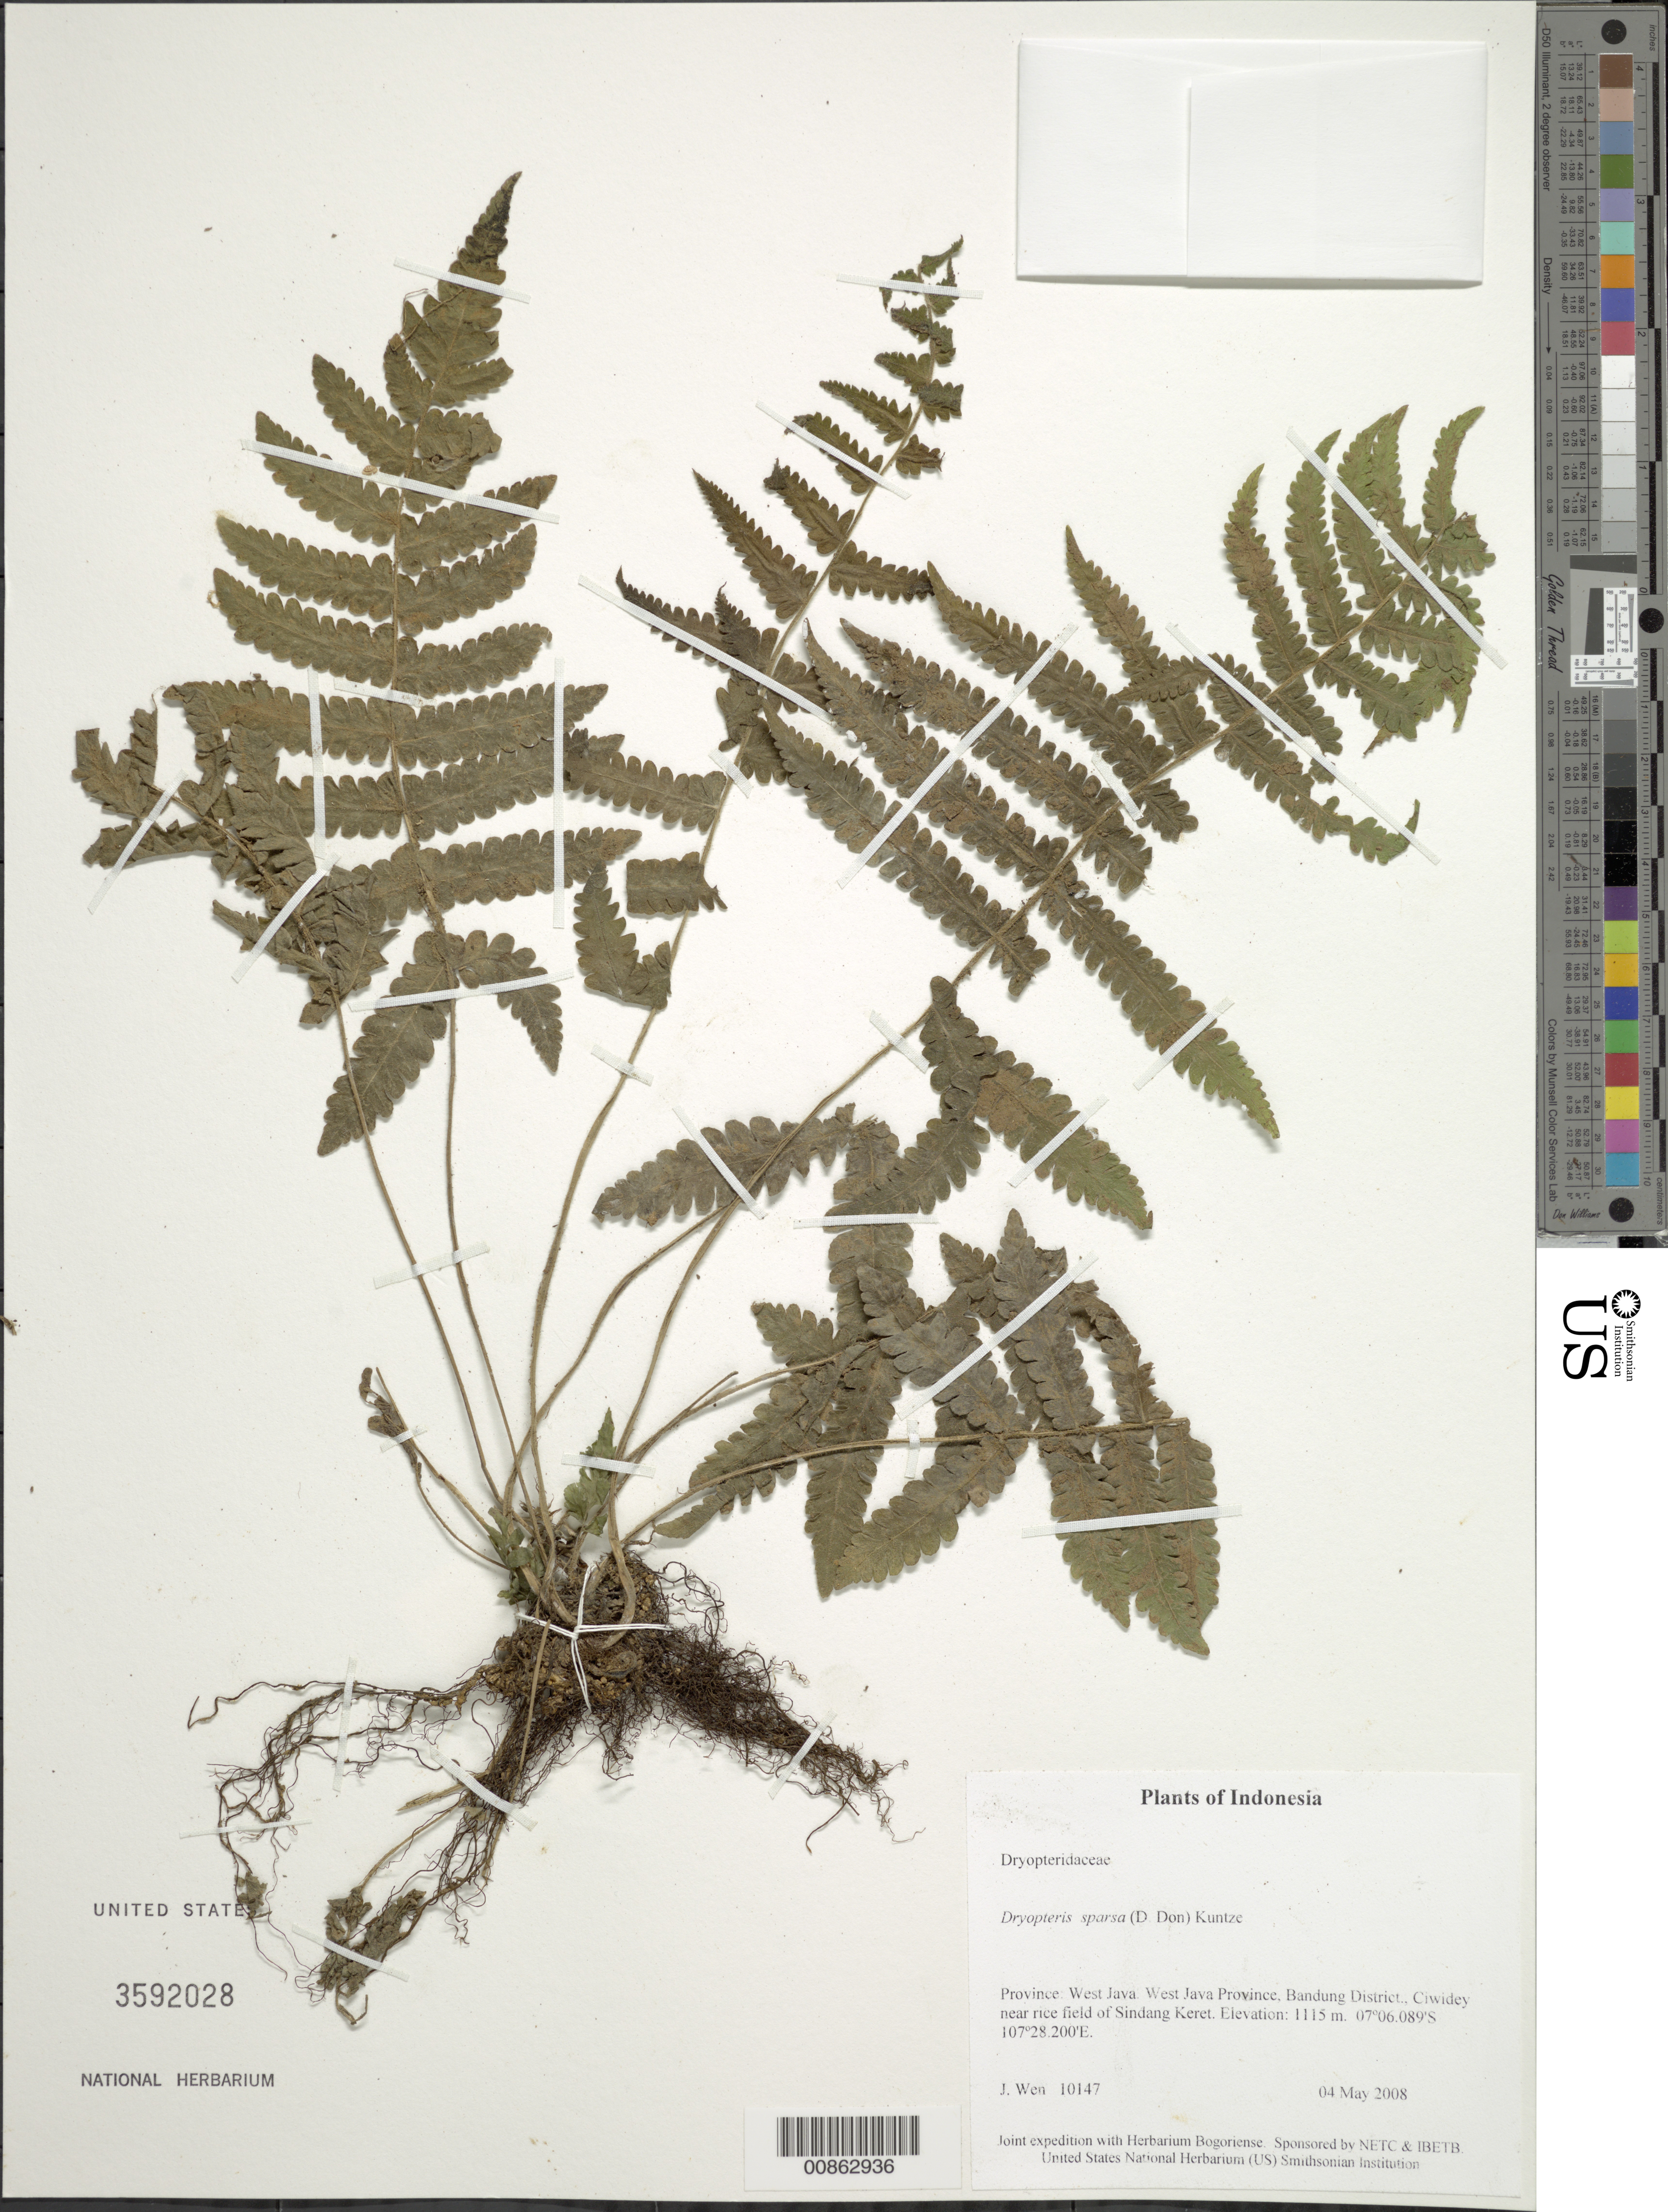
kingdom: Plantae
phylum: Tracheophyta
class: Polypodiopsida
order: Polypodiales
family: Dryopteridaceae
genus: Dryopteris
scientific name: Dryopteris sparsa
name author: (D. Don) Kuntze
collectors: J. Wen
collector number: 10147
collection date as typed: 04 May 2008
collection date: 2008-05-04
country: Indonesia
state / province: Java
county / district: Jawa Barat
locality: West Java Province, Bandung District., Ciwidey near rice field of Sindang Keret.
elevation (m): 1115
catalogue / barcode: US 3592028